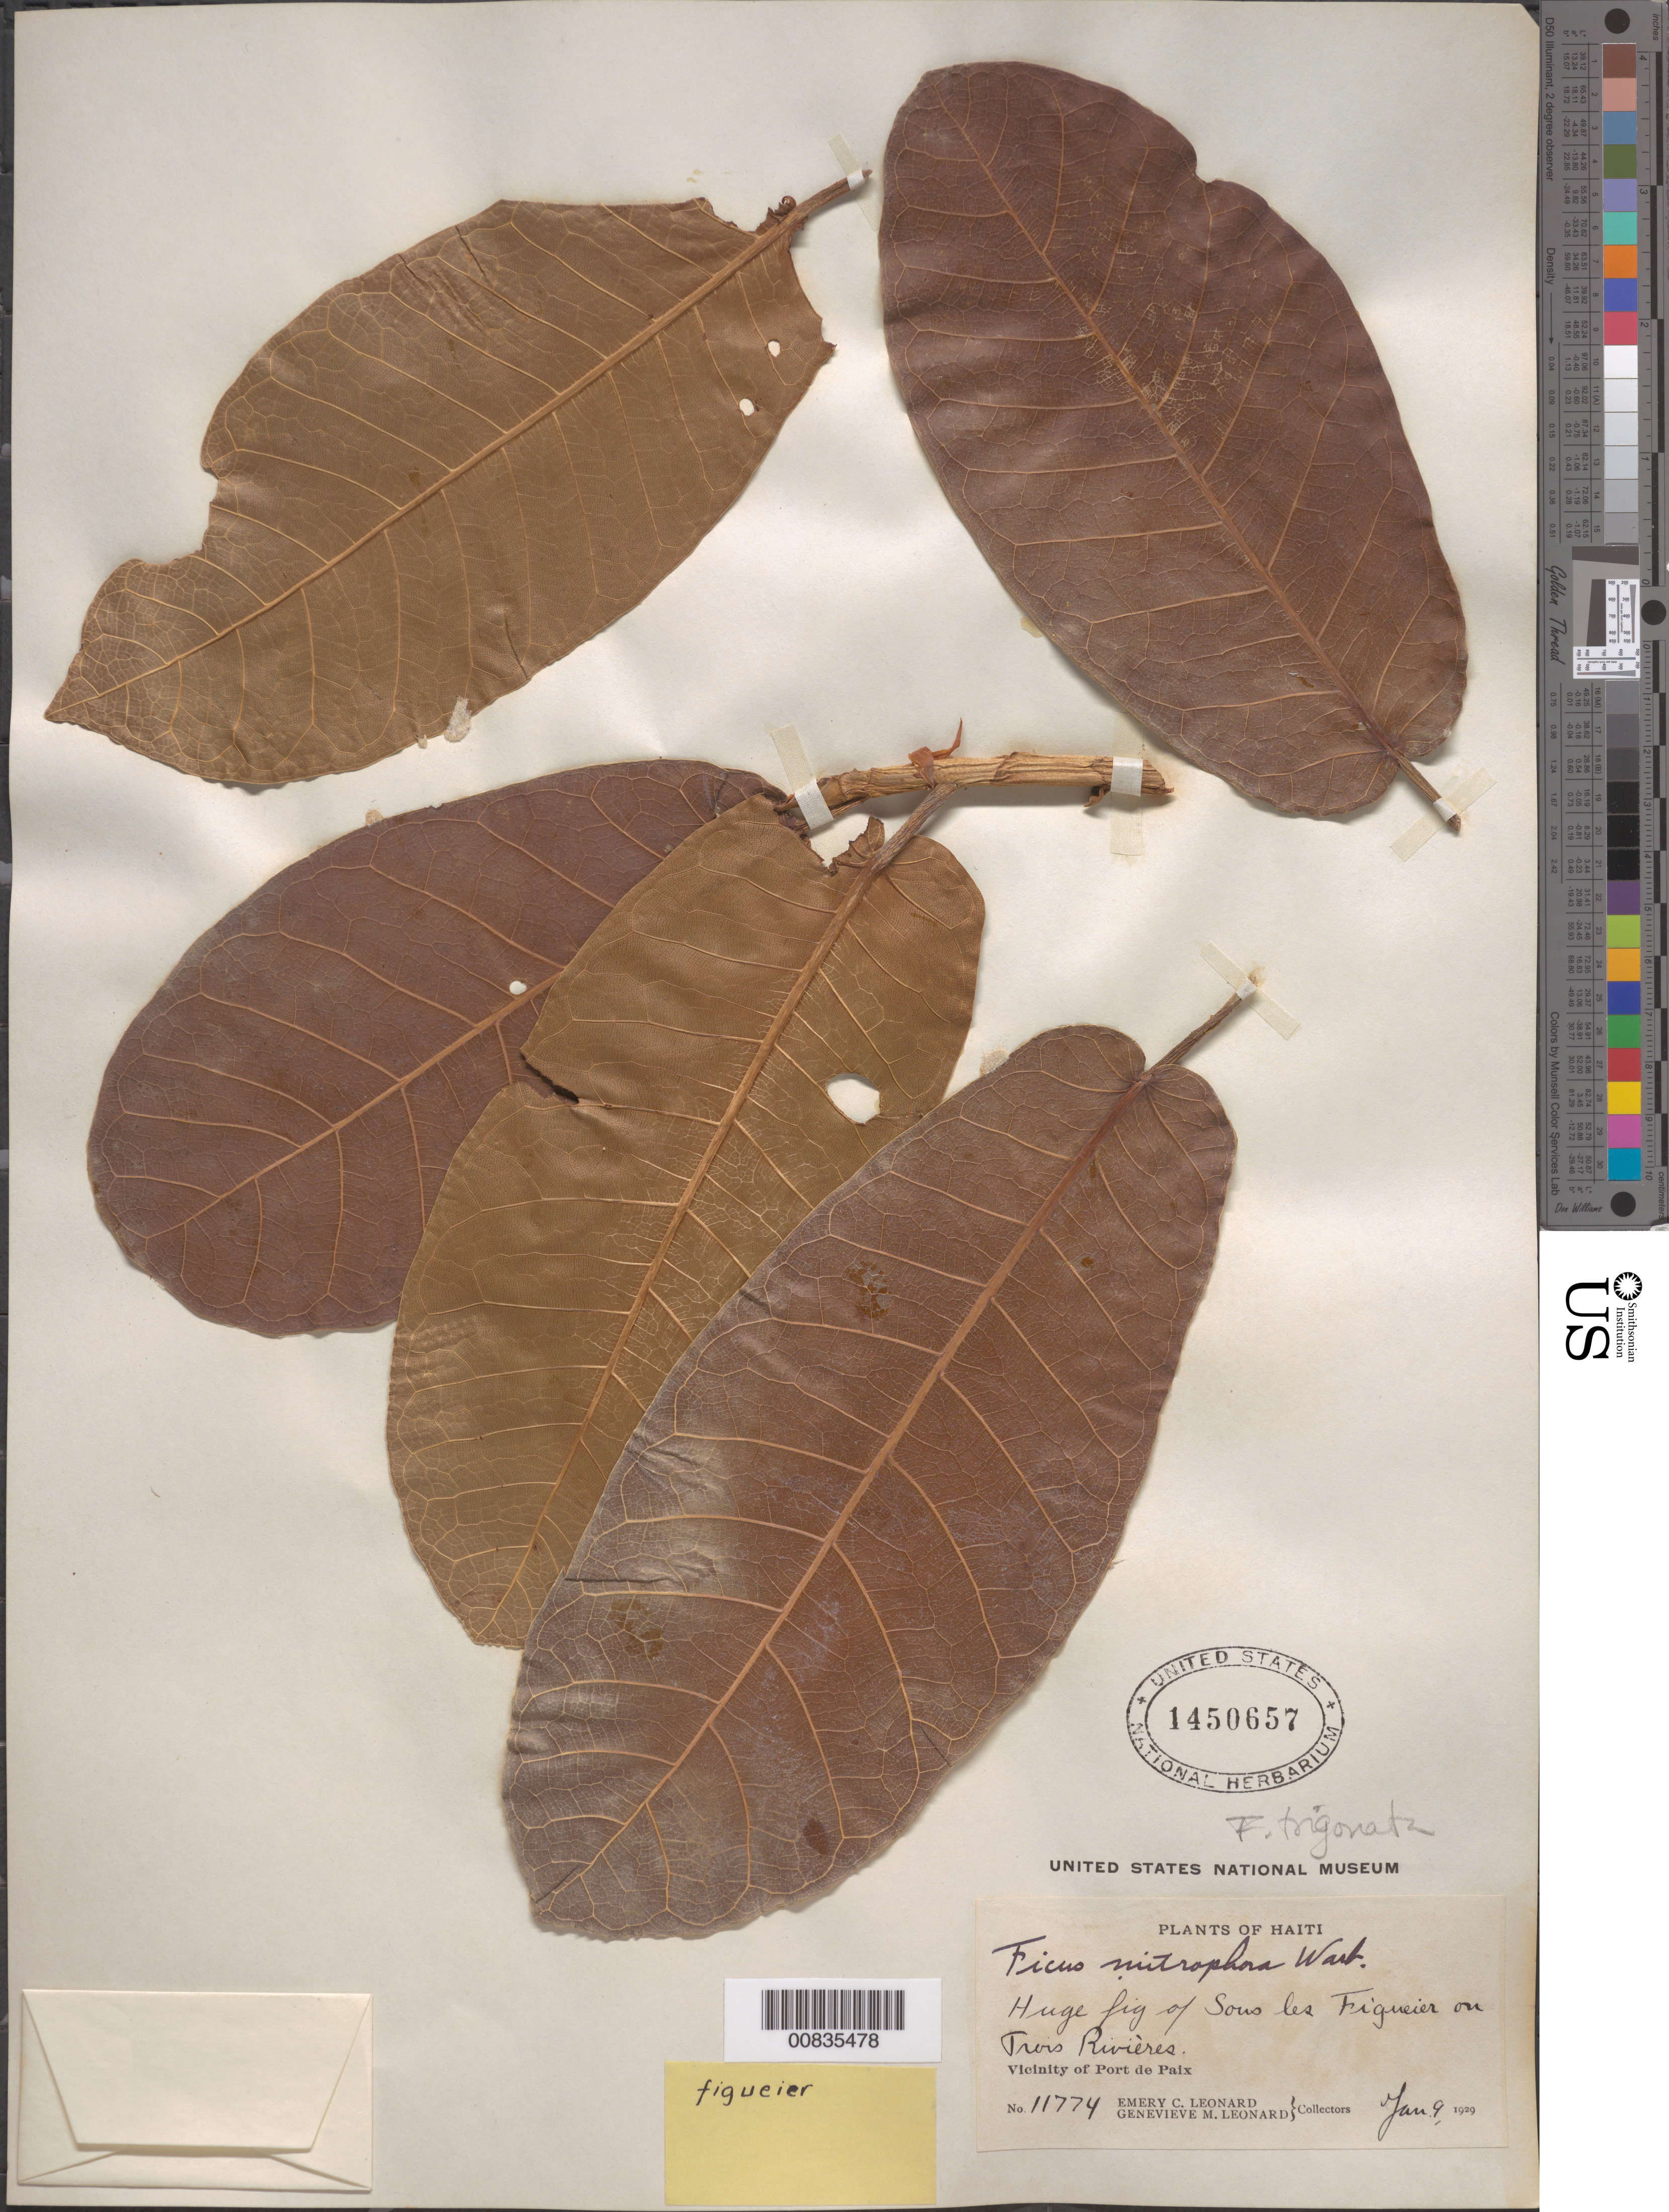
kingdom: Plantae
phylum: Tracheophyta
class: Magnoliopsida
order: Rosales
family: Moraceae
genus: Ficus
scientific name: Ficus trigonata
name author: L.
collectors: E. C. Leonard & G. M. Leonard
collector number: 11774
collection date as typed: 09 Jan 1929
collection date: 1929-01-09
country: Haiti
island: Hispaniola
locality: Trois Rivières. Vicinity of Port-de-Paix.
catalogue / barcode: US 1450657